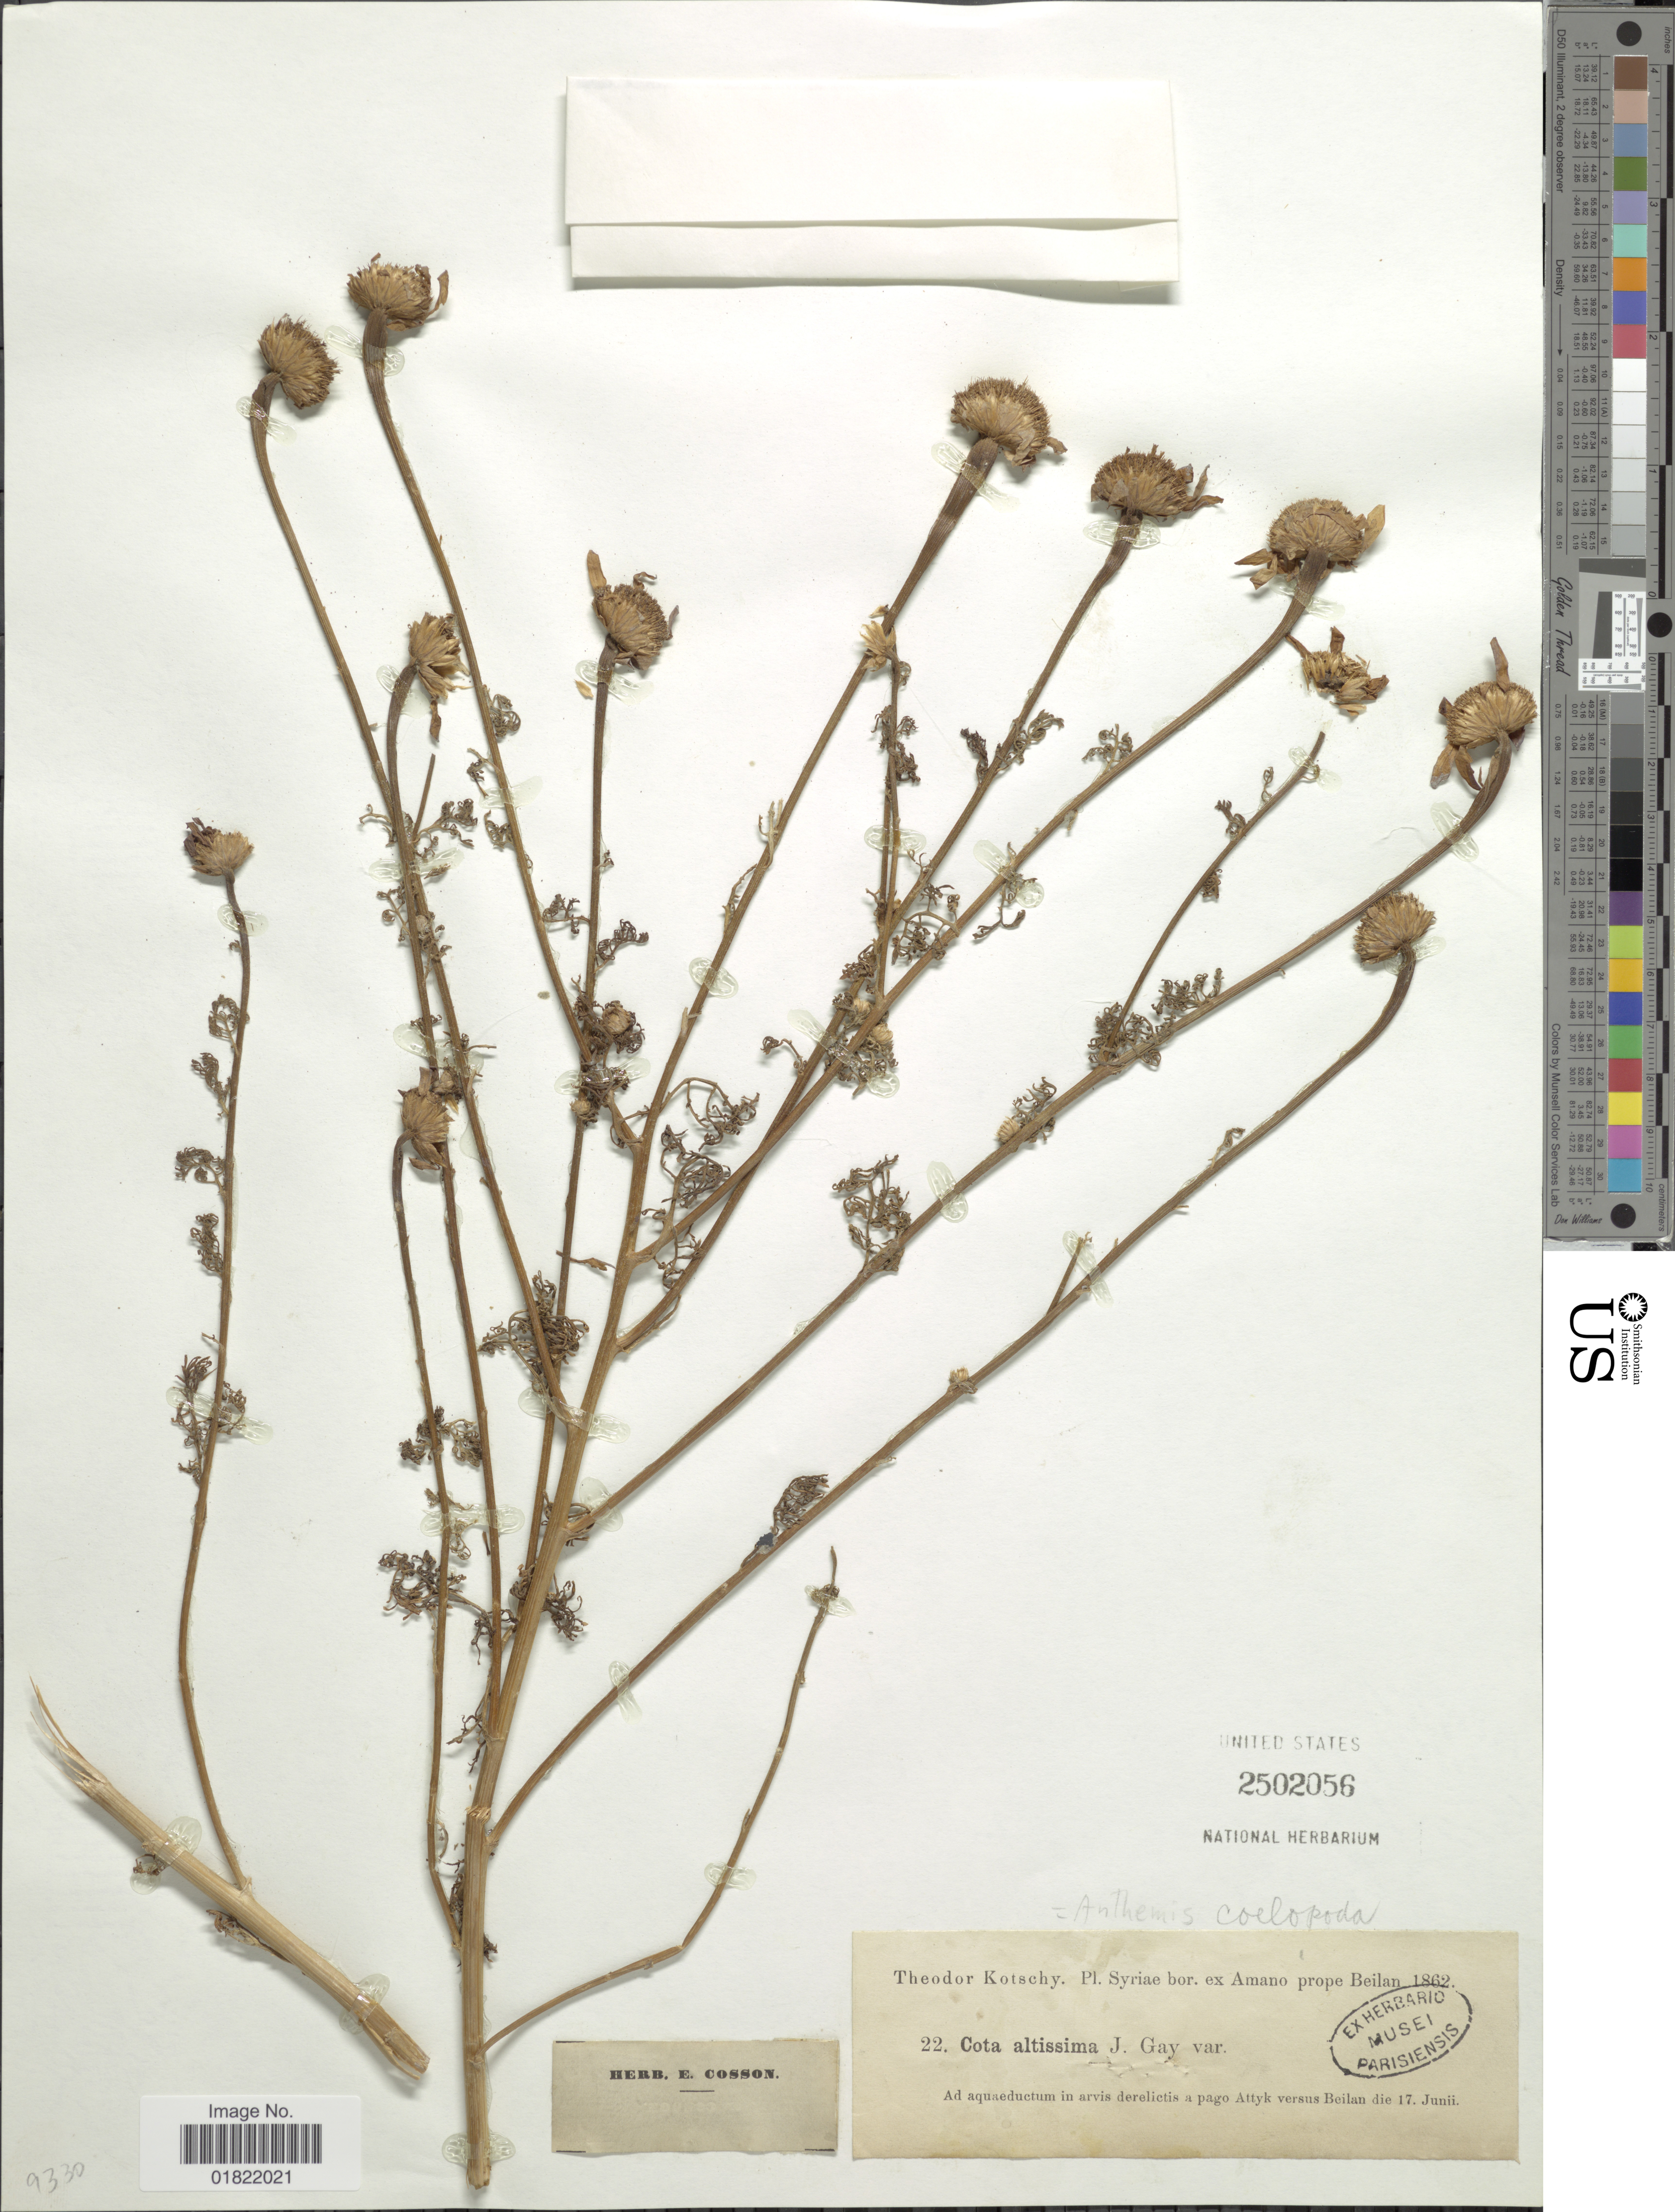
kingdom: Plantae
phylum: Tracheophyta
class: Magnoliopsida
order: Asterales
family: Asteraceae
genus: Anthemis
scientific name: Anthemis coelopoda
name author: Boiss.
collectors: K. G. Kotschy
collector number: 22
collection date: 1862-06-17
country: Syria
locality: Syriae bor. ex Amano prope Beilan, Ad aquaeductum in arvis derelictis a pago Attyk versus Beilan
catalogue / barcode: US 2502056